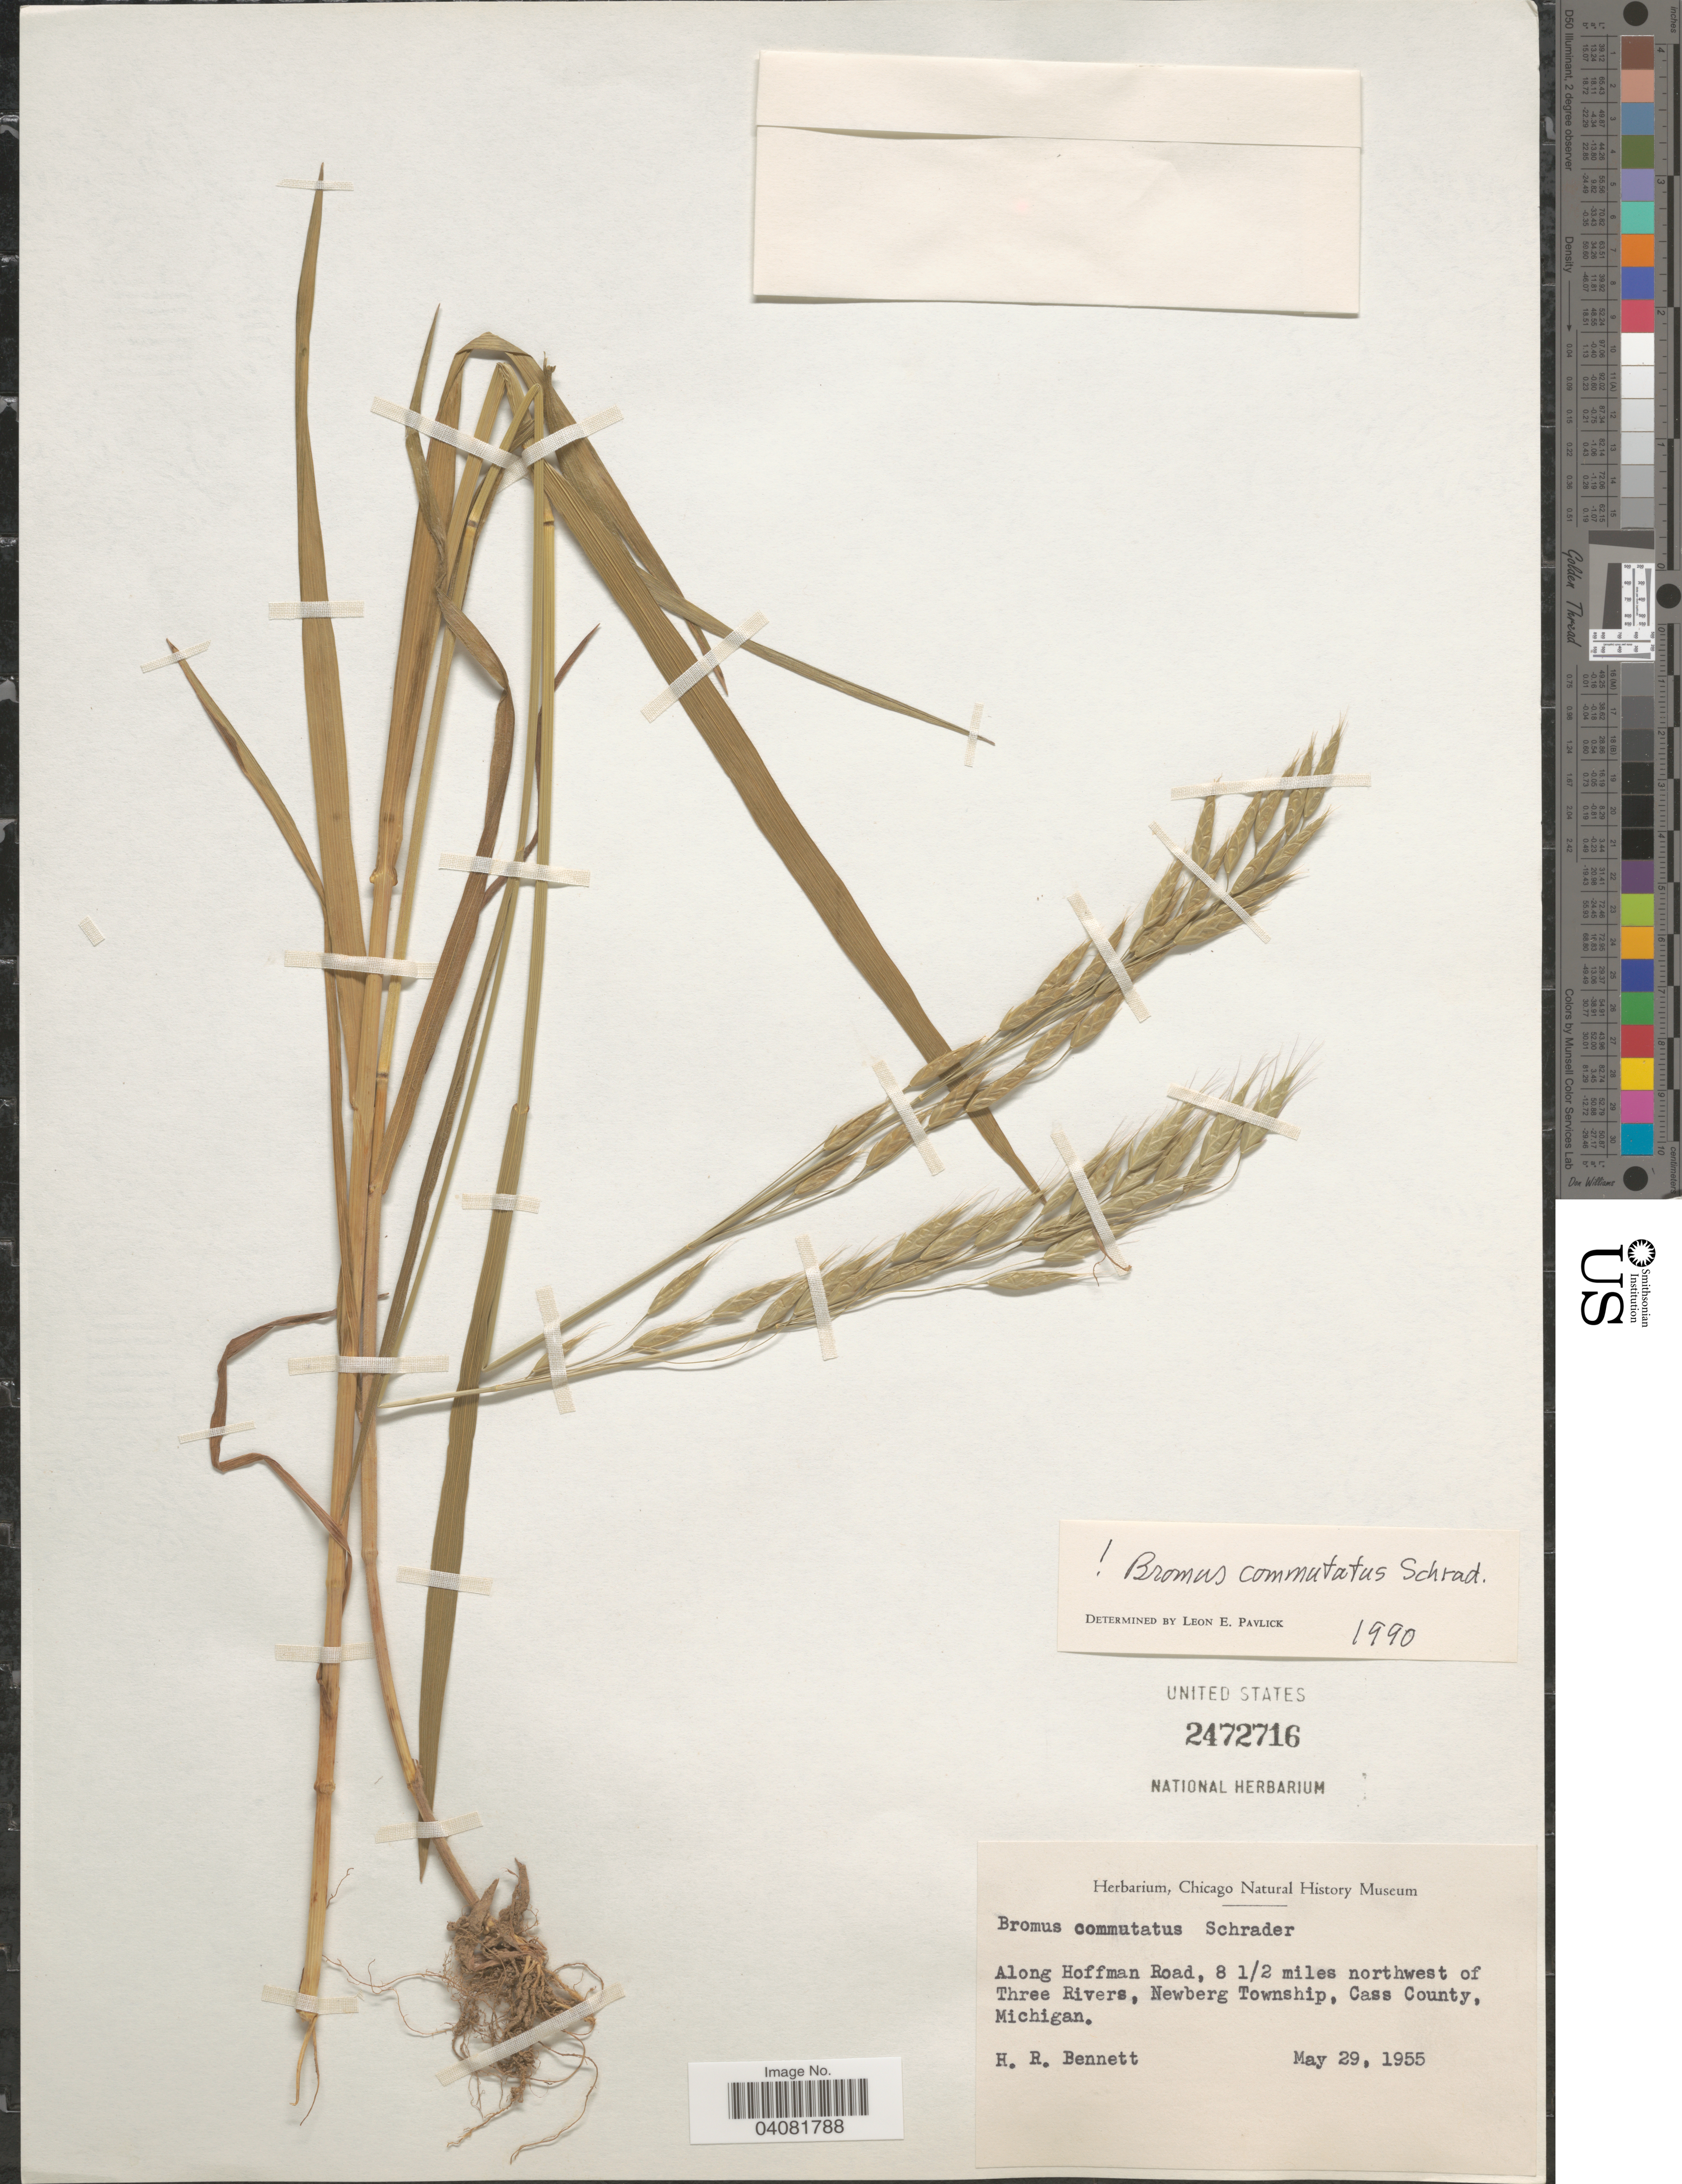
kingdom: Plantae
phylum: Tracheophyta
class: Liliopsida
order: Poales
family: Poaceae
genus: Bromus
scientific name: Bromus commutatus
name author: Schrad.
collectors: H. R. Bennett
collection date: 1955-05-29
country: United States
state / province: Michigan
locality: Along Hoffman Road, 8 ½ miles northwest of Three Rivers, Newberg Township, Cass County.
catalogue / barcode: US 2472716